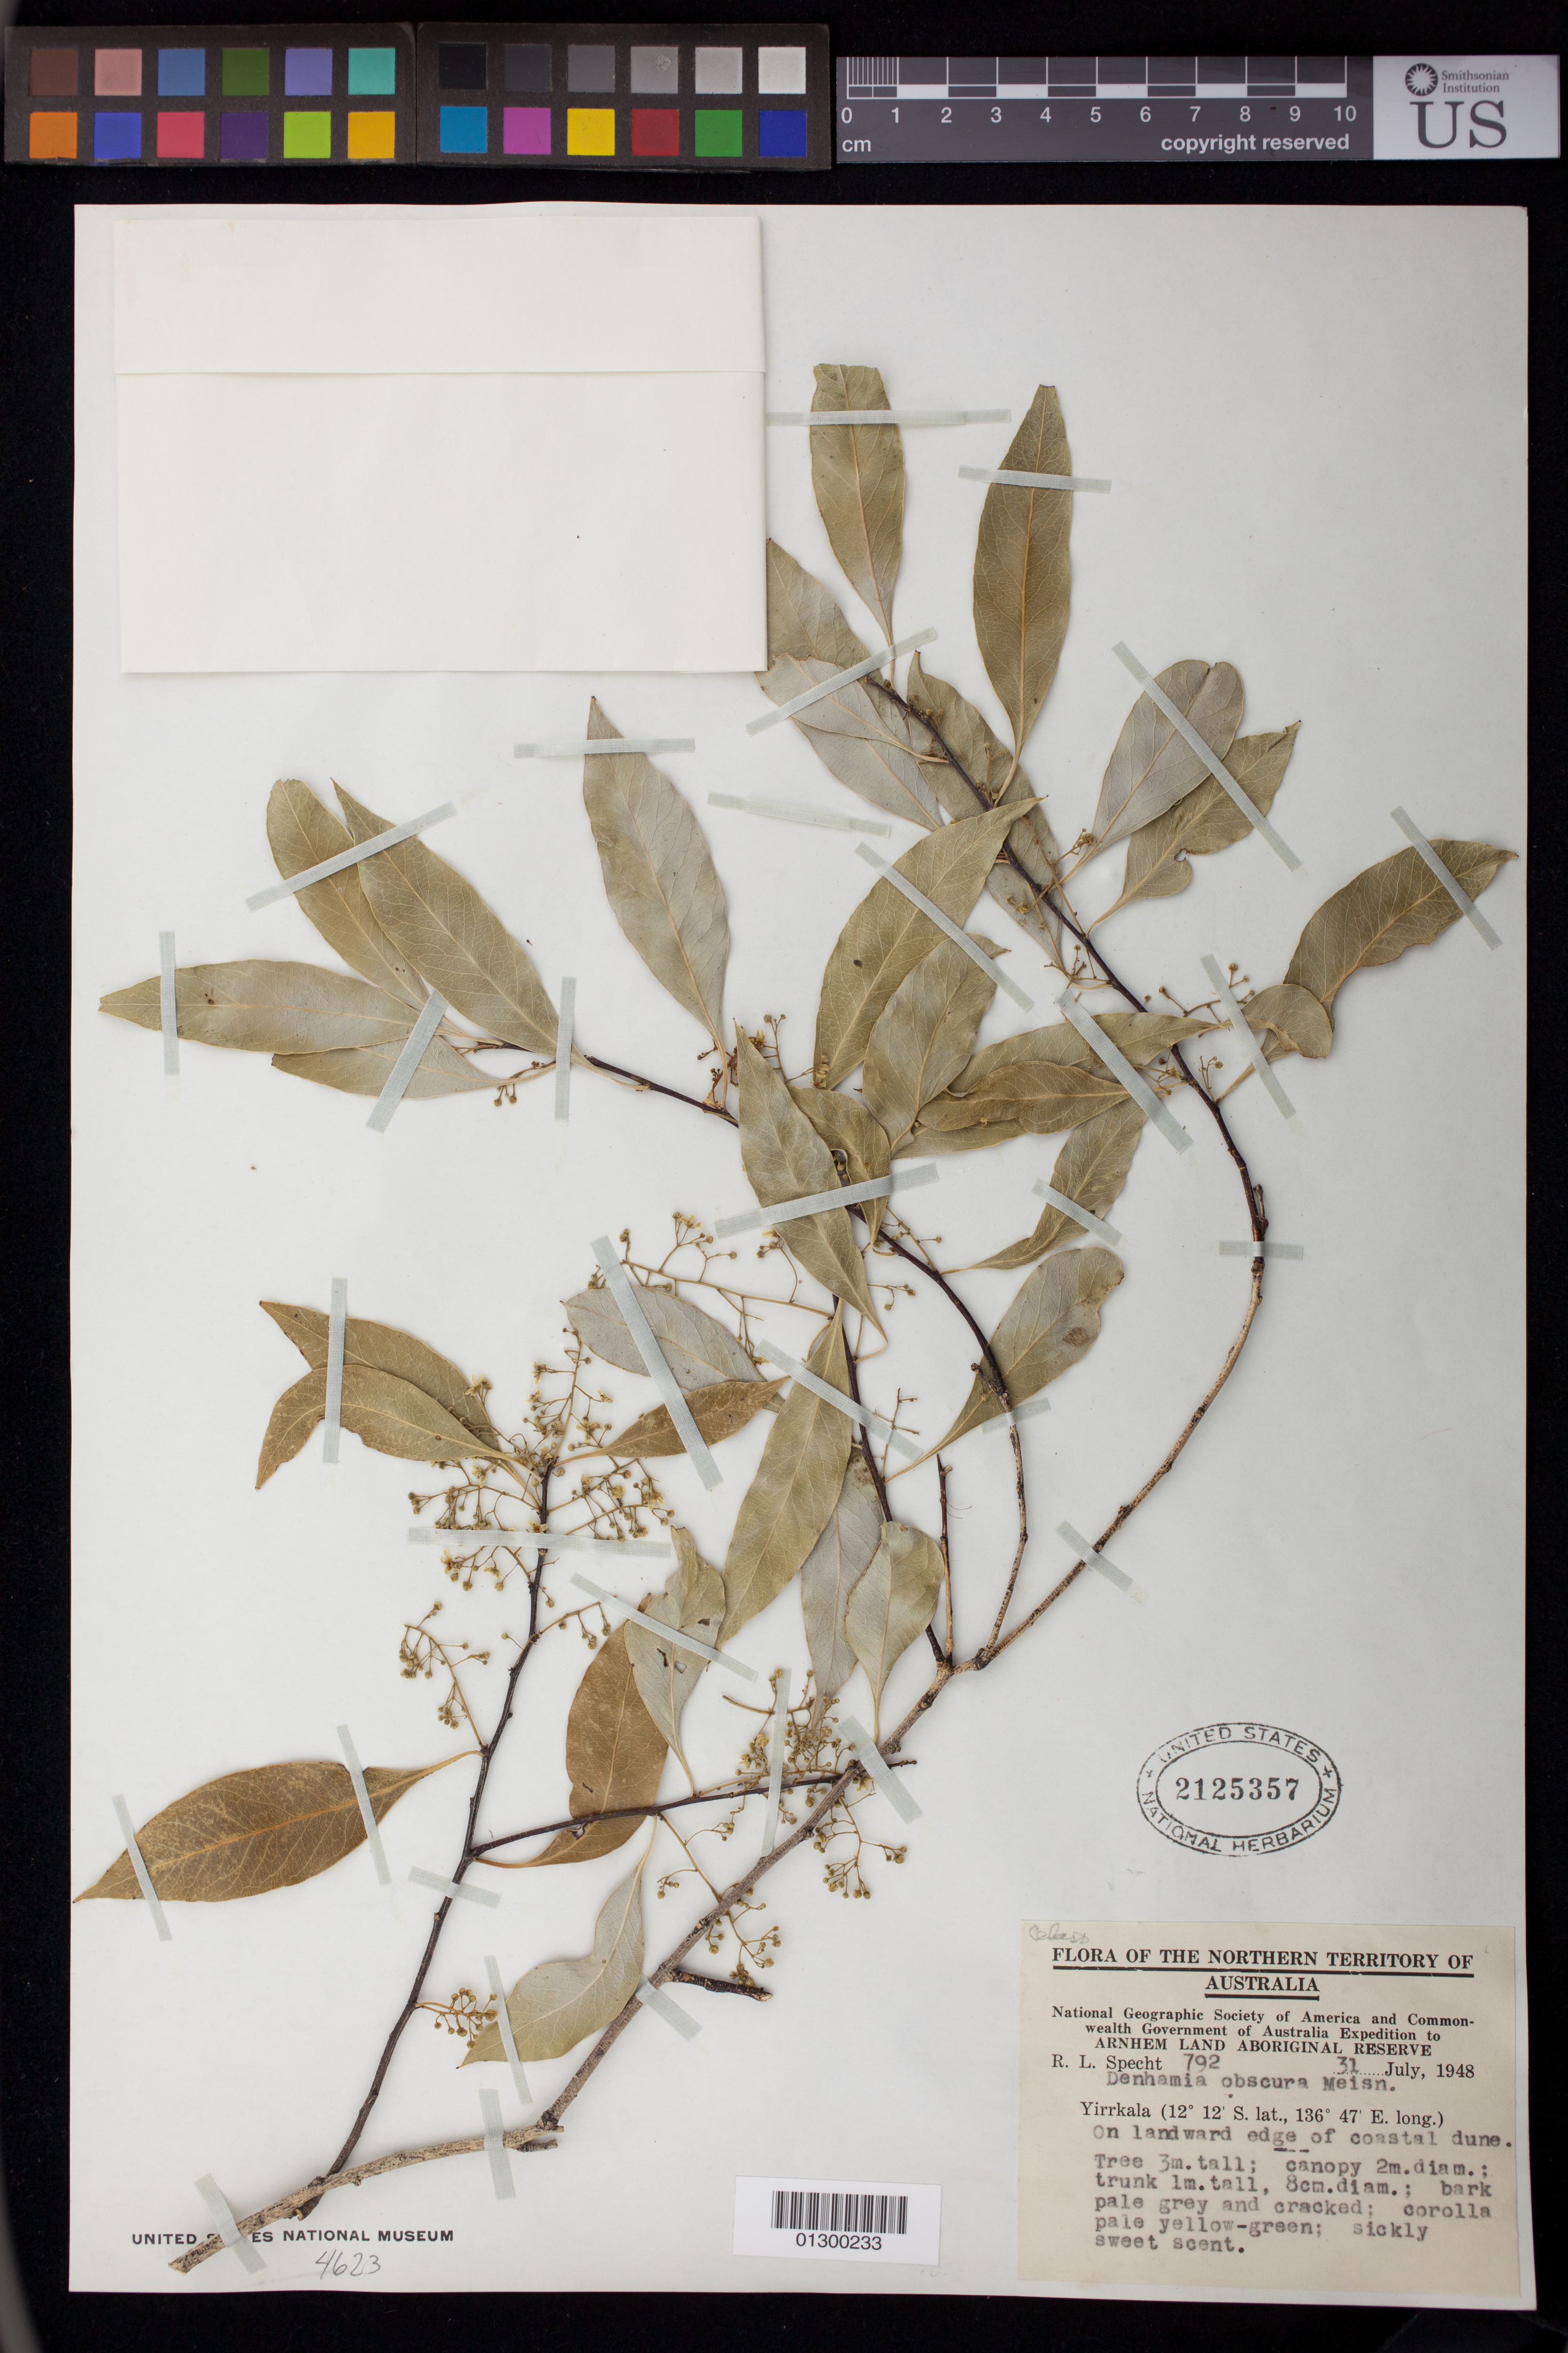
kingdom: Plantae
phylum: Tracheophyta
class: Magnoliopsida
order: Celastrales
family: Celastraceae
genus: Denhamia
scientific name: Denhamia obscura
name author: (A. Rich.) Meisn. ex Walp.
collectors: R. L. Specht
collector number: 792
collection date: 1948-07-31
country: Australia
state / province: Northern Territory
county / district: East Arnhem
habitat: On landward edge of coastal dune.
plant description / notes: Tree 3 m. tall; canopy 2 m. diam.; trunk 1 m. tall, 8 cm. diam.; bark pale grey and cracked; corolla pale yellow-green; sickly sweet scent.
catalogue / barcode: US 2125357